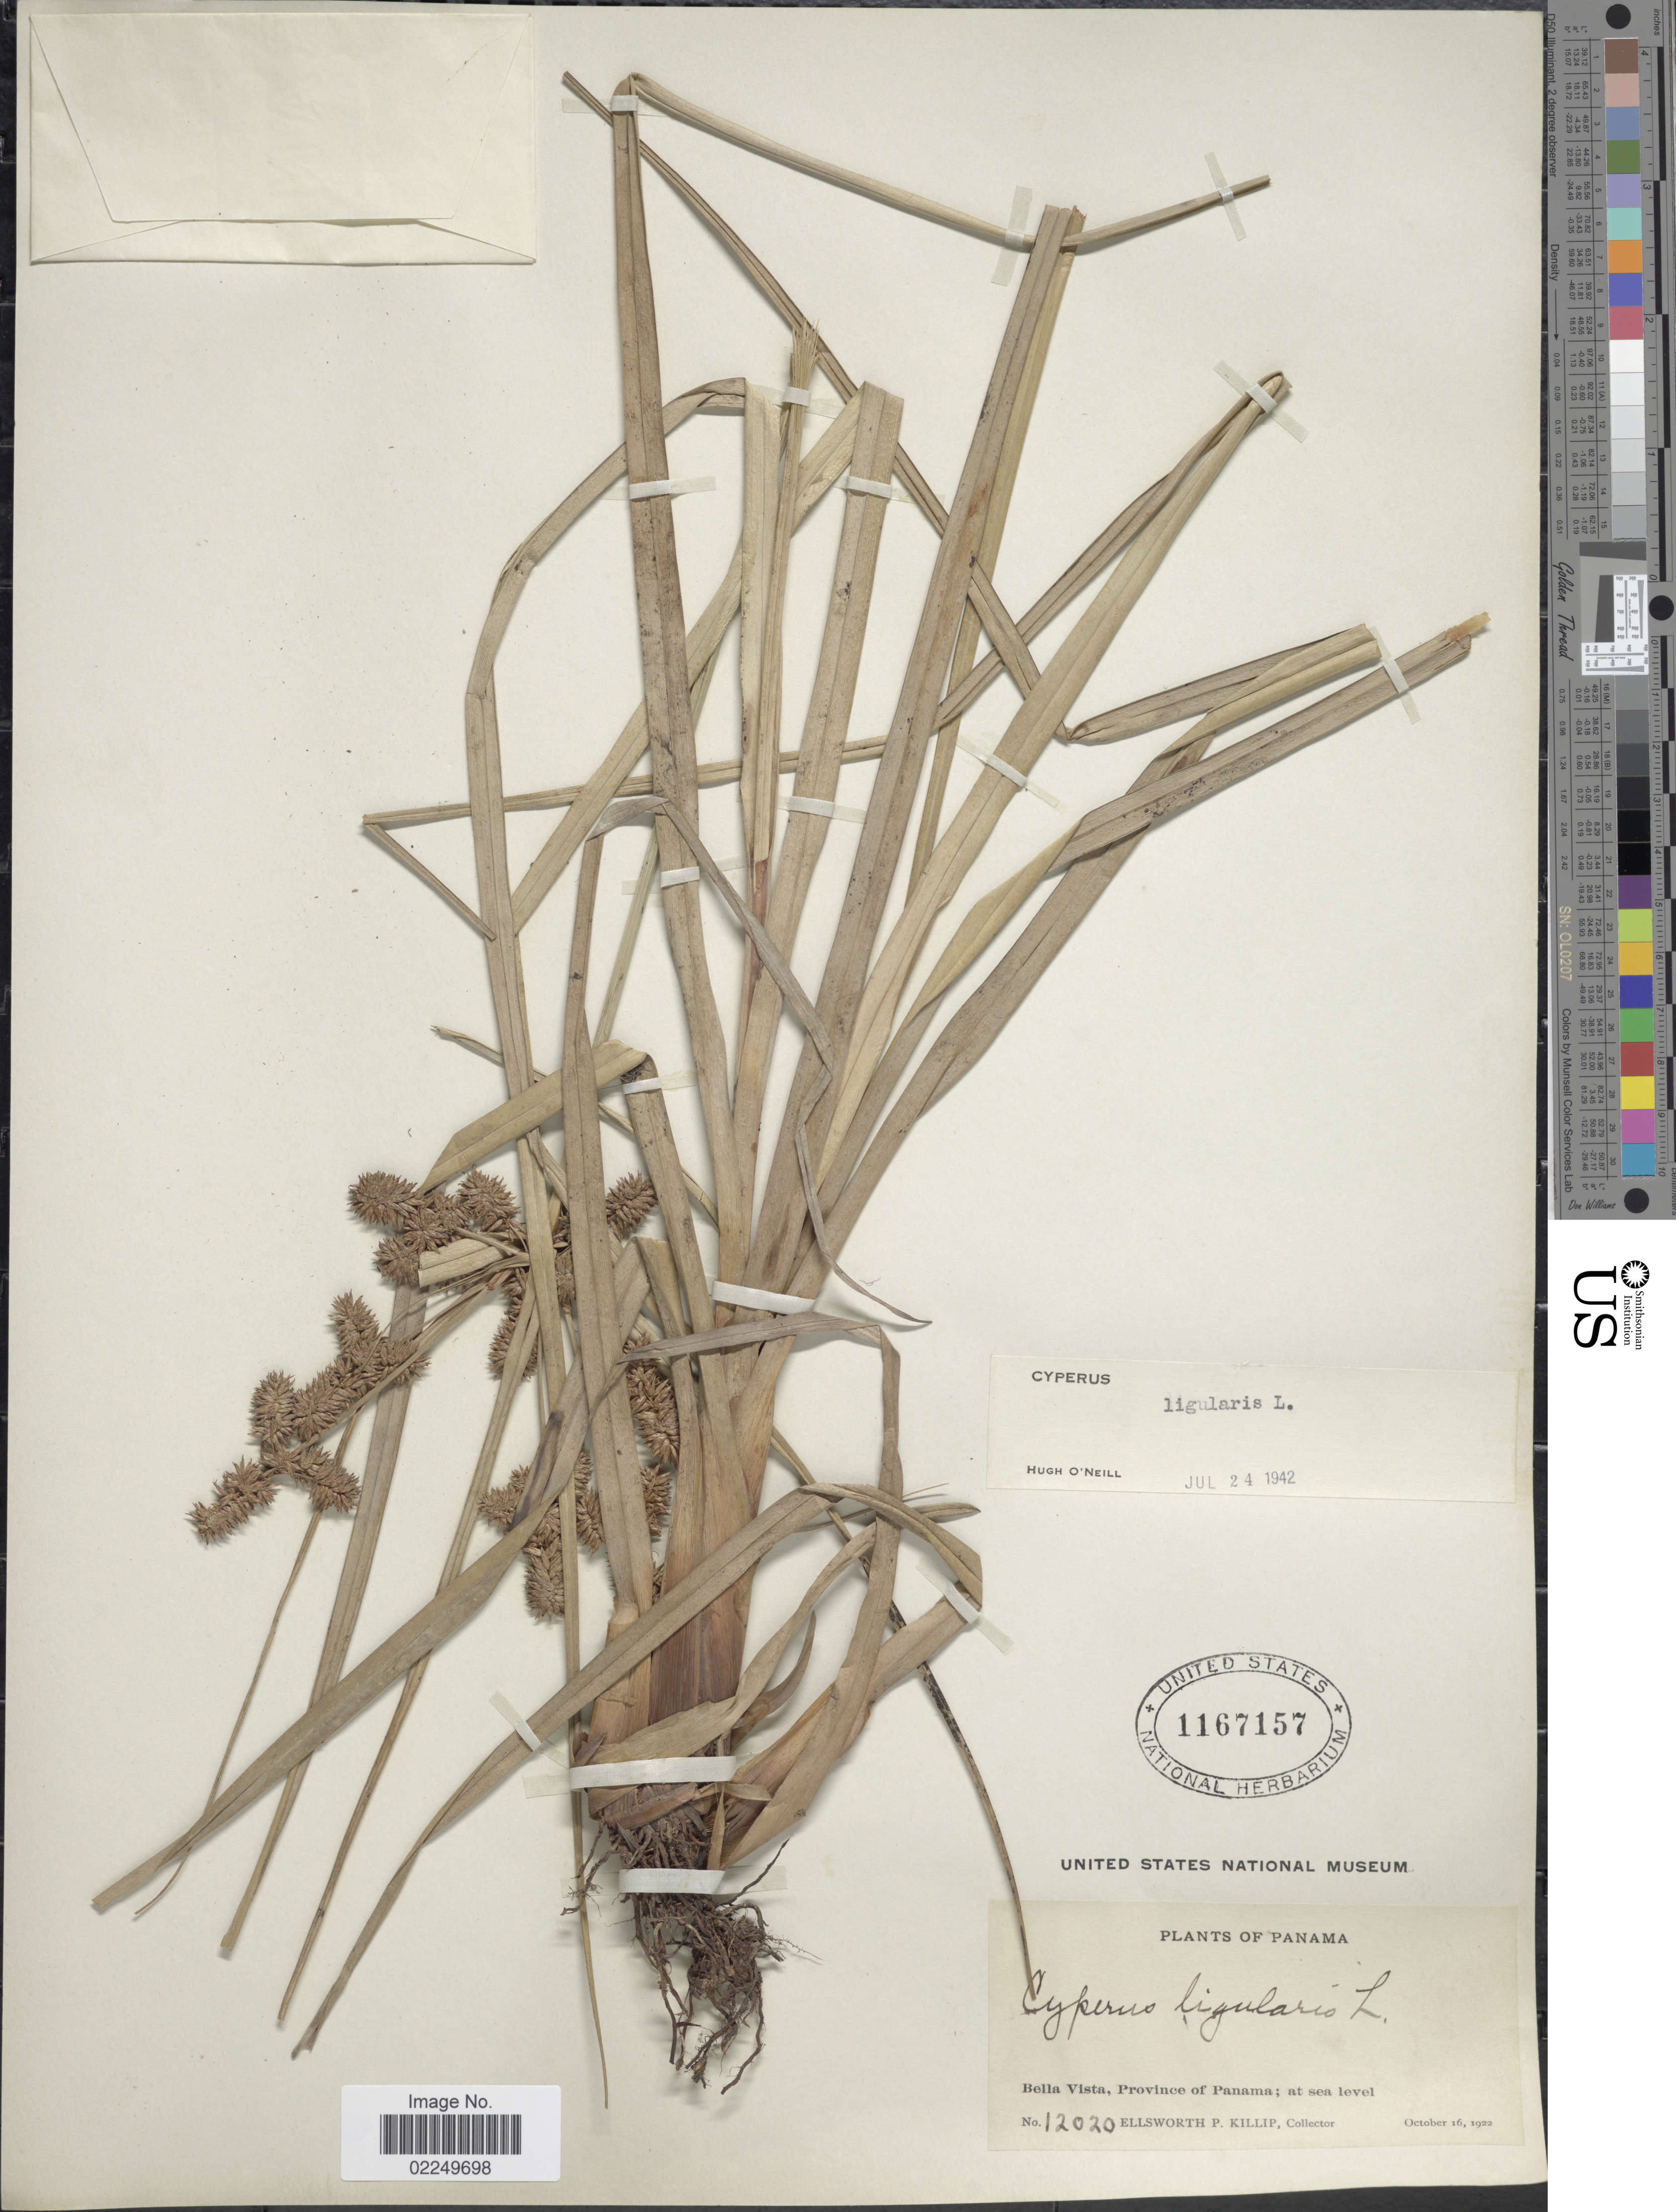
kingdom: Plantae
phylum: Tracheophyta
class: Liliopsida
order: Poales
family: Cyperaceae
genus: Cyperus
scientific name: Cyperus ligularis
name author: L.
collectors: E. P. Killip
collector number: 12020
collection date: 1922-10-16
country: Panama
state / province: Panamá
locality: Bella Vista, Province of Panama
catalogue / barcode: US 1167157